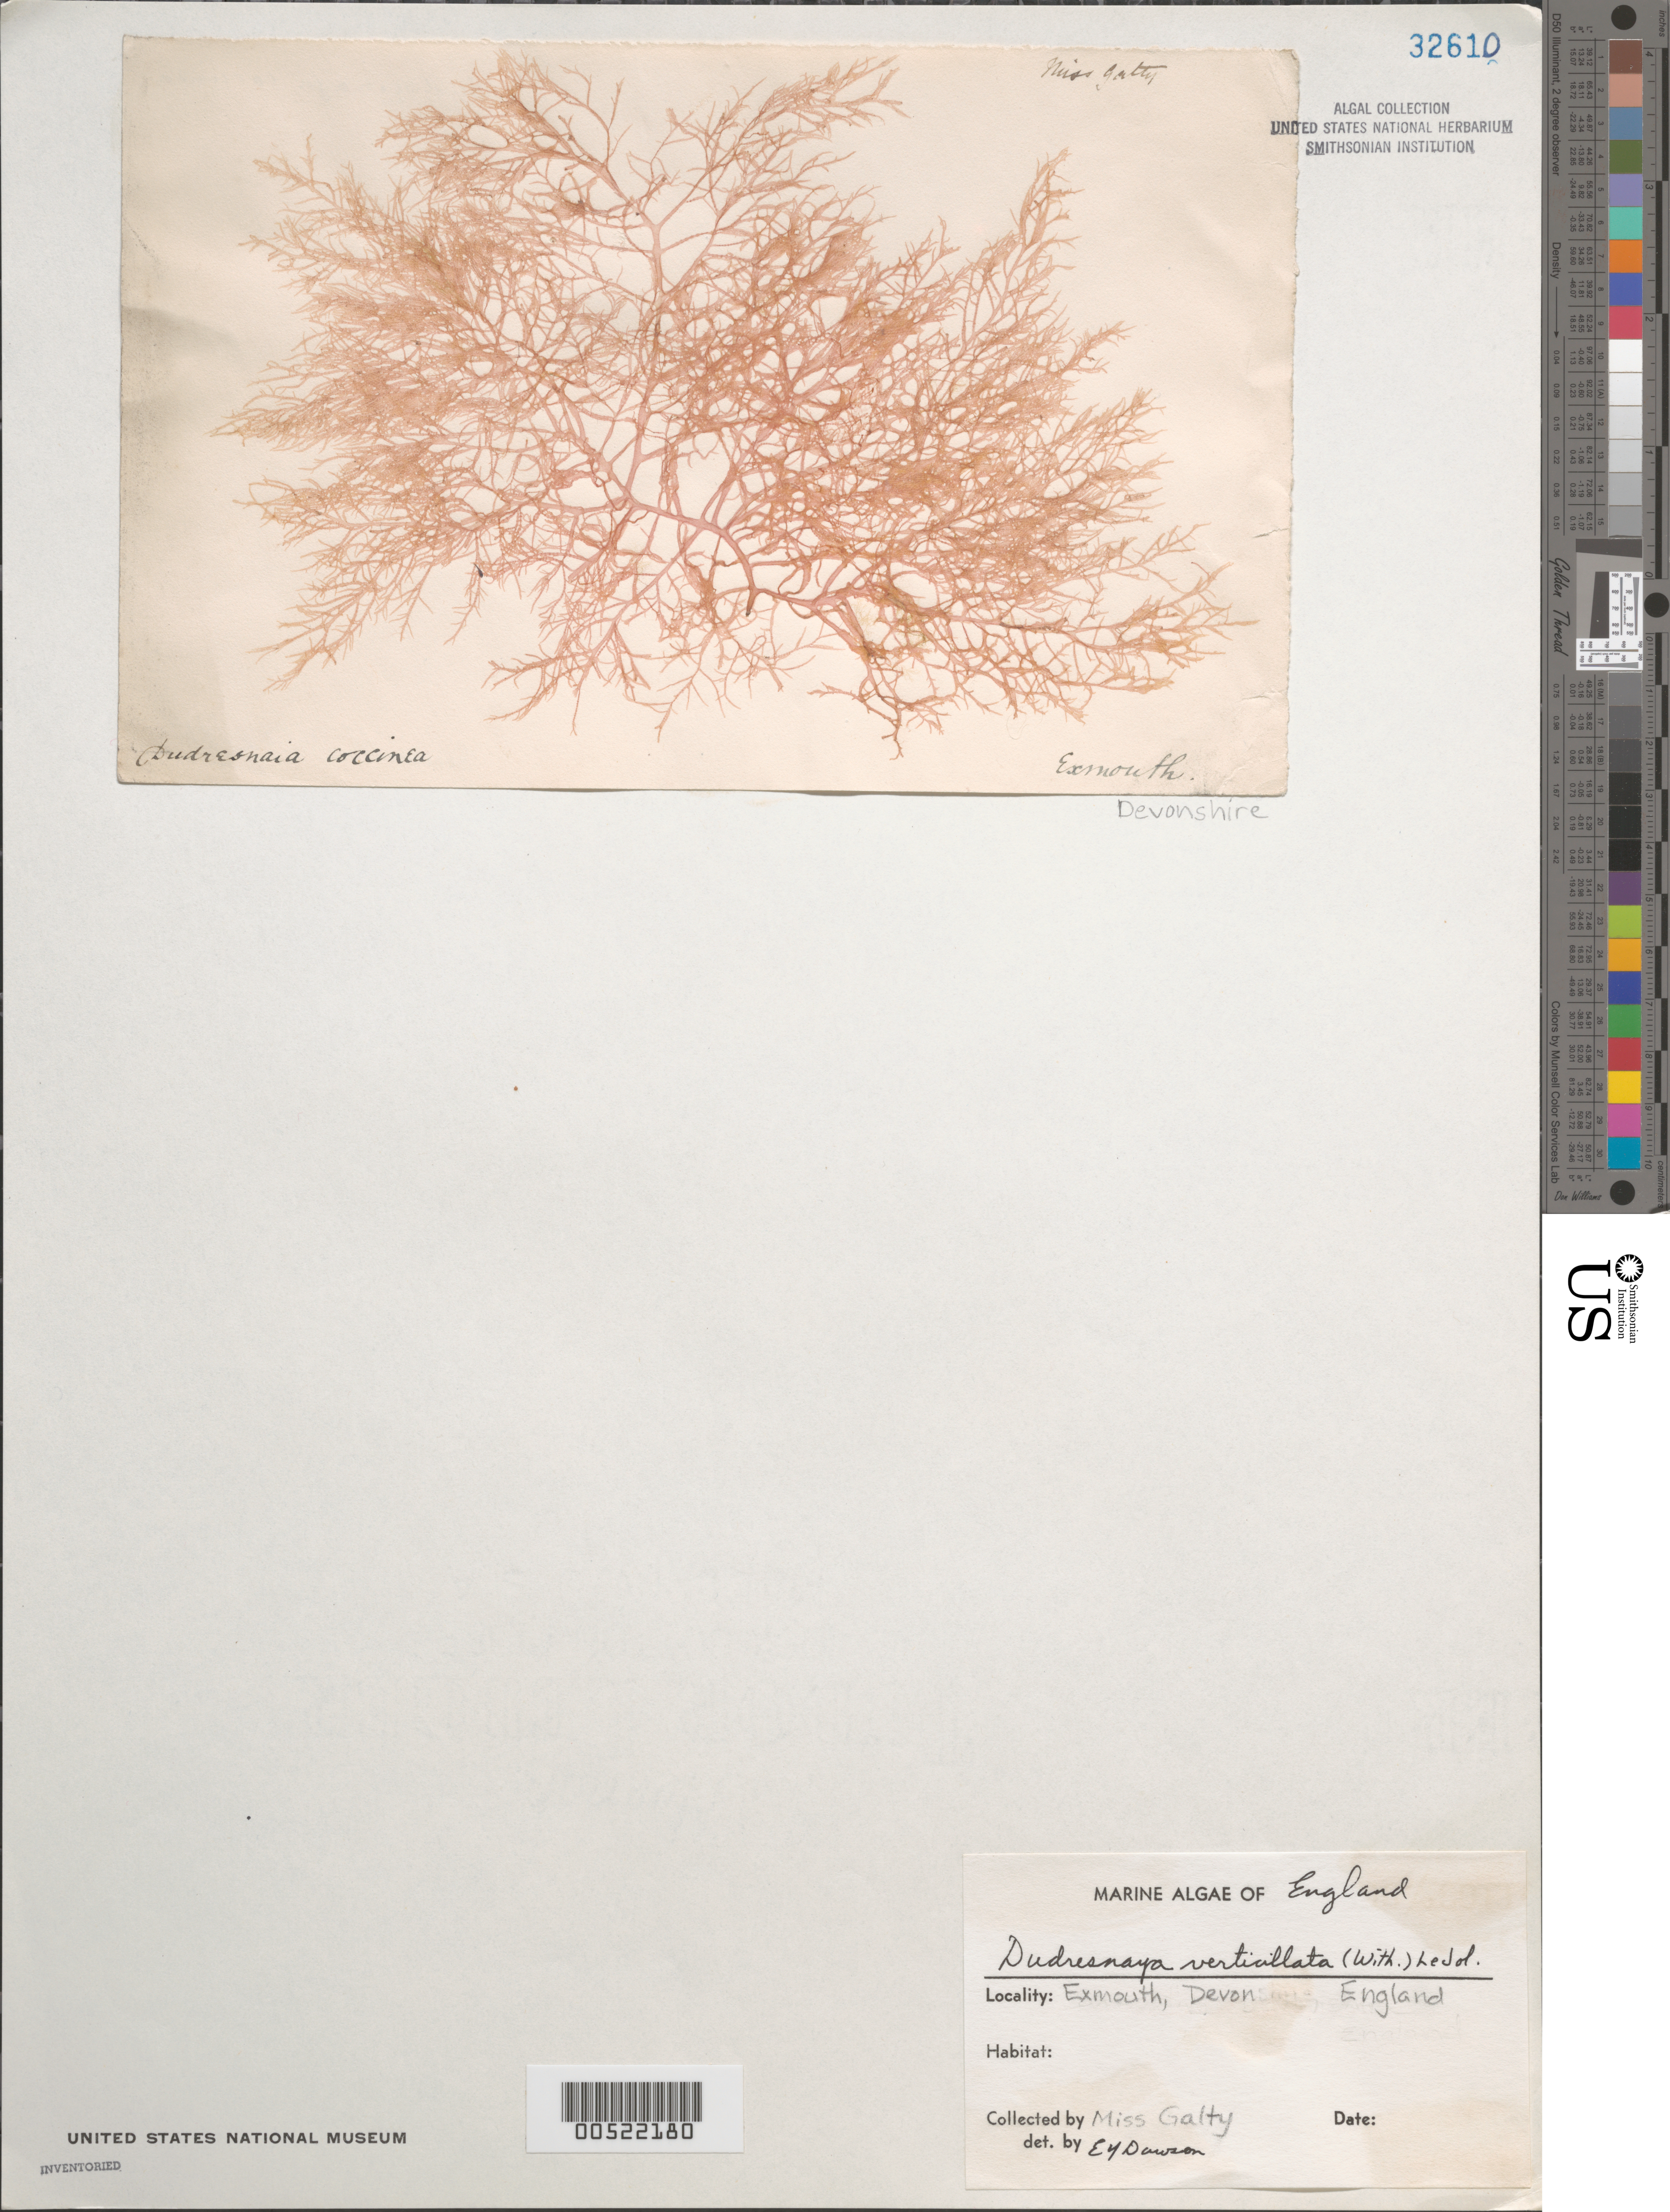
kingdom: Plantae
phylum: Rhodophyta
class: Florideophyceae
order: Gigartinales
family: Dumontiaceae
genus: Dudresnaya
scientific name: Dudresnaya verticillata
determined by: Dawson, E. Y.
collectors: Galty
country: United Kingdom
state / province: England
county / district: Devon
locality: Exmouth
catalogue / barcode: US 32610